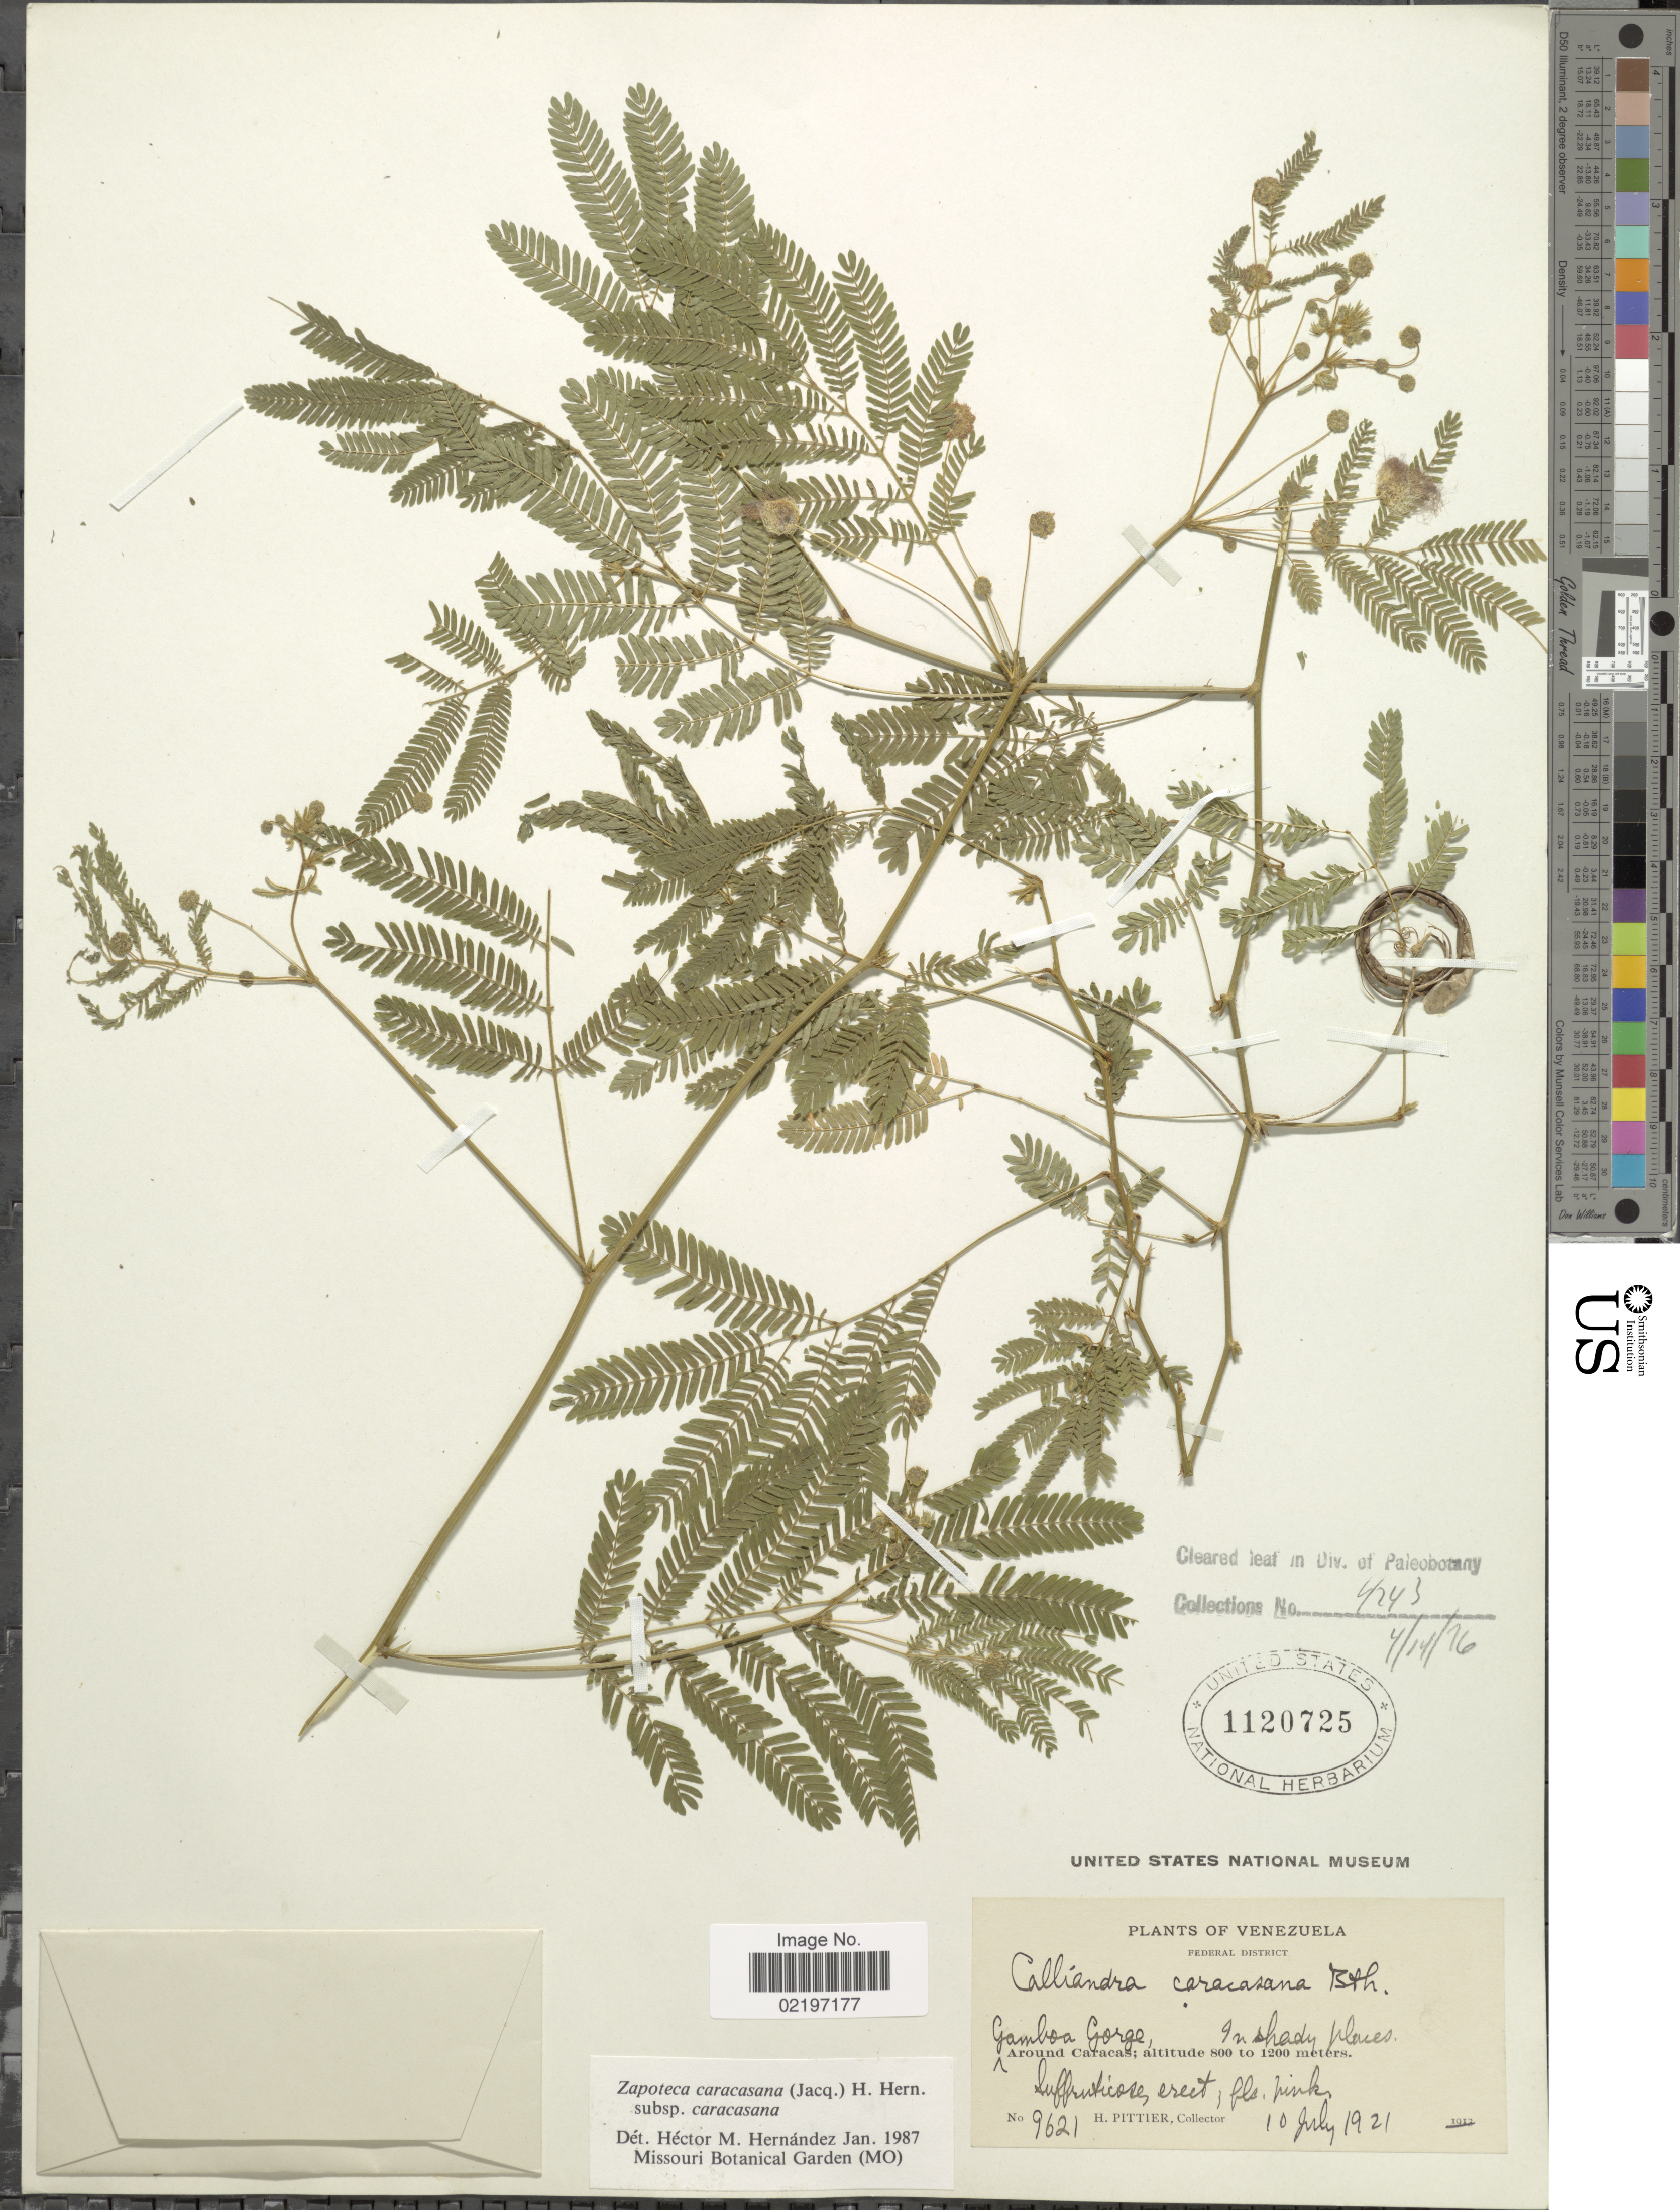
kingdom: Plantae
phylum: Tracheophyta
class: Magnoliopsida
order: Fabales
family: Fabaceae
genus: Zapoteca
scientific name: Zapoteca caracasana subsp. caracasana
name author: (Jacq.) H.M. Hern.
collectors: H. F. Pittier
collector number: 9621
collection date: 1921-07-10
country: Venezuela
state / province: Distrito Federal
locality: Federal District, Around Caracas, Gamboa Gorge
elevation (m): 800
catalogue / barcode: US 1120725